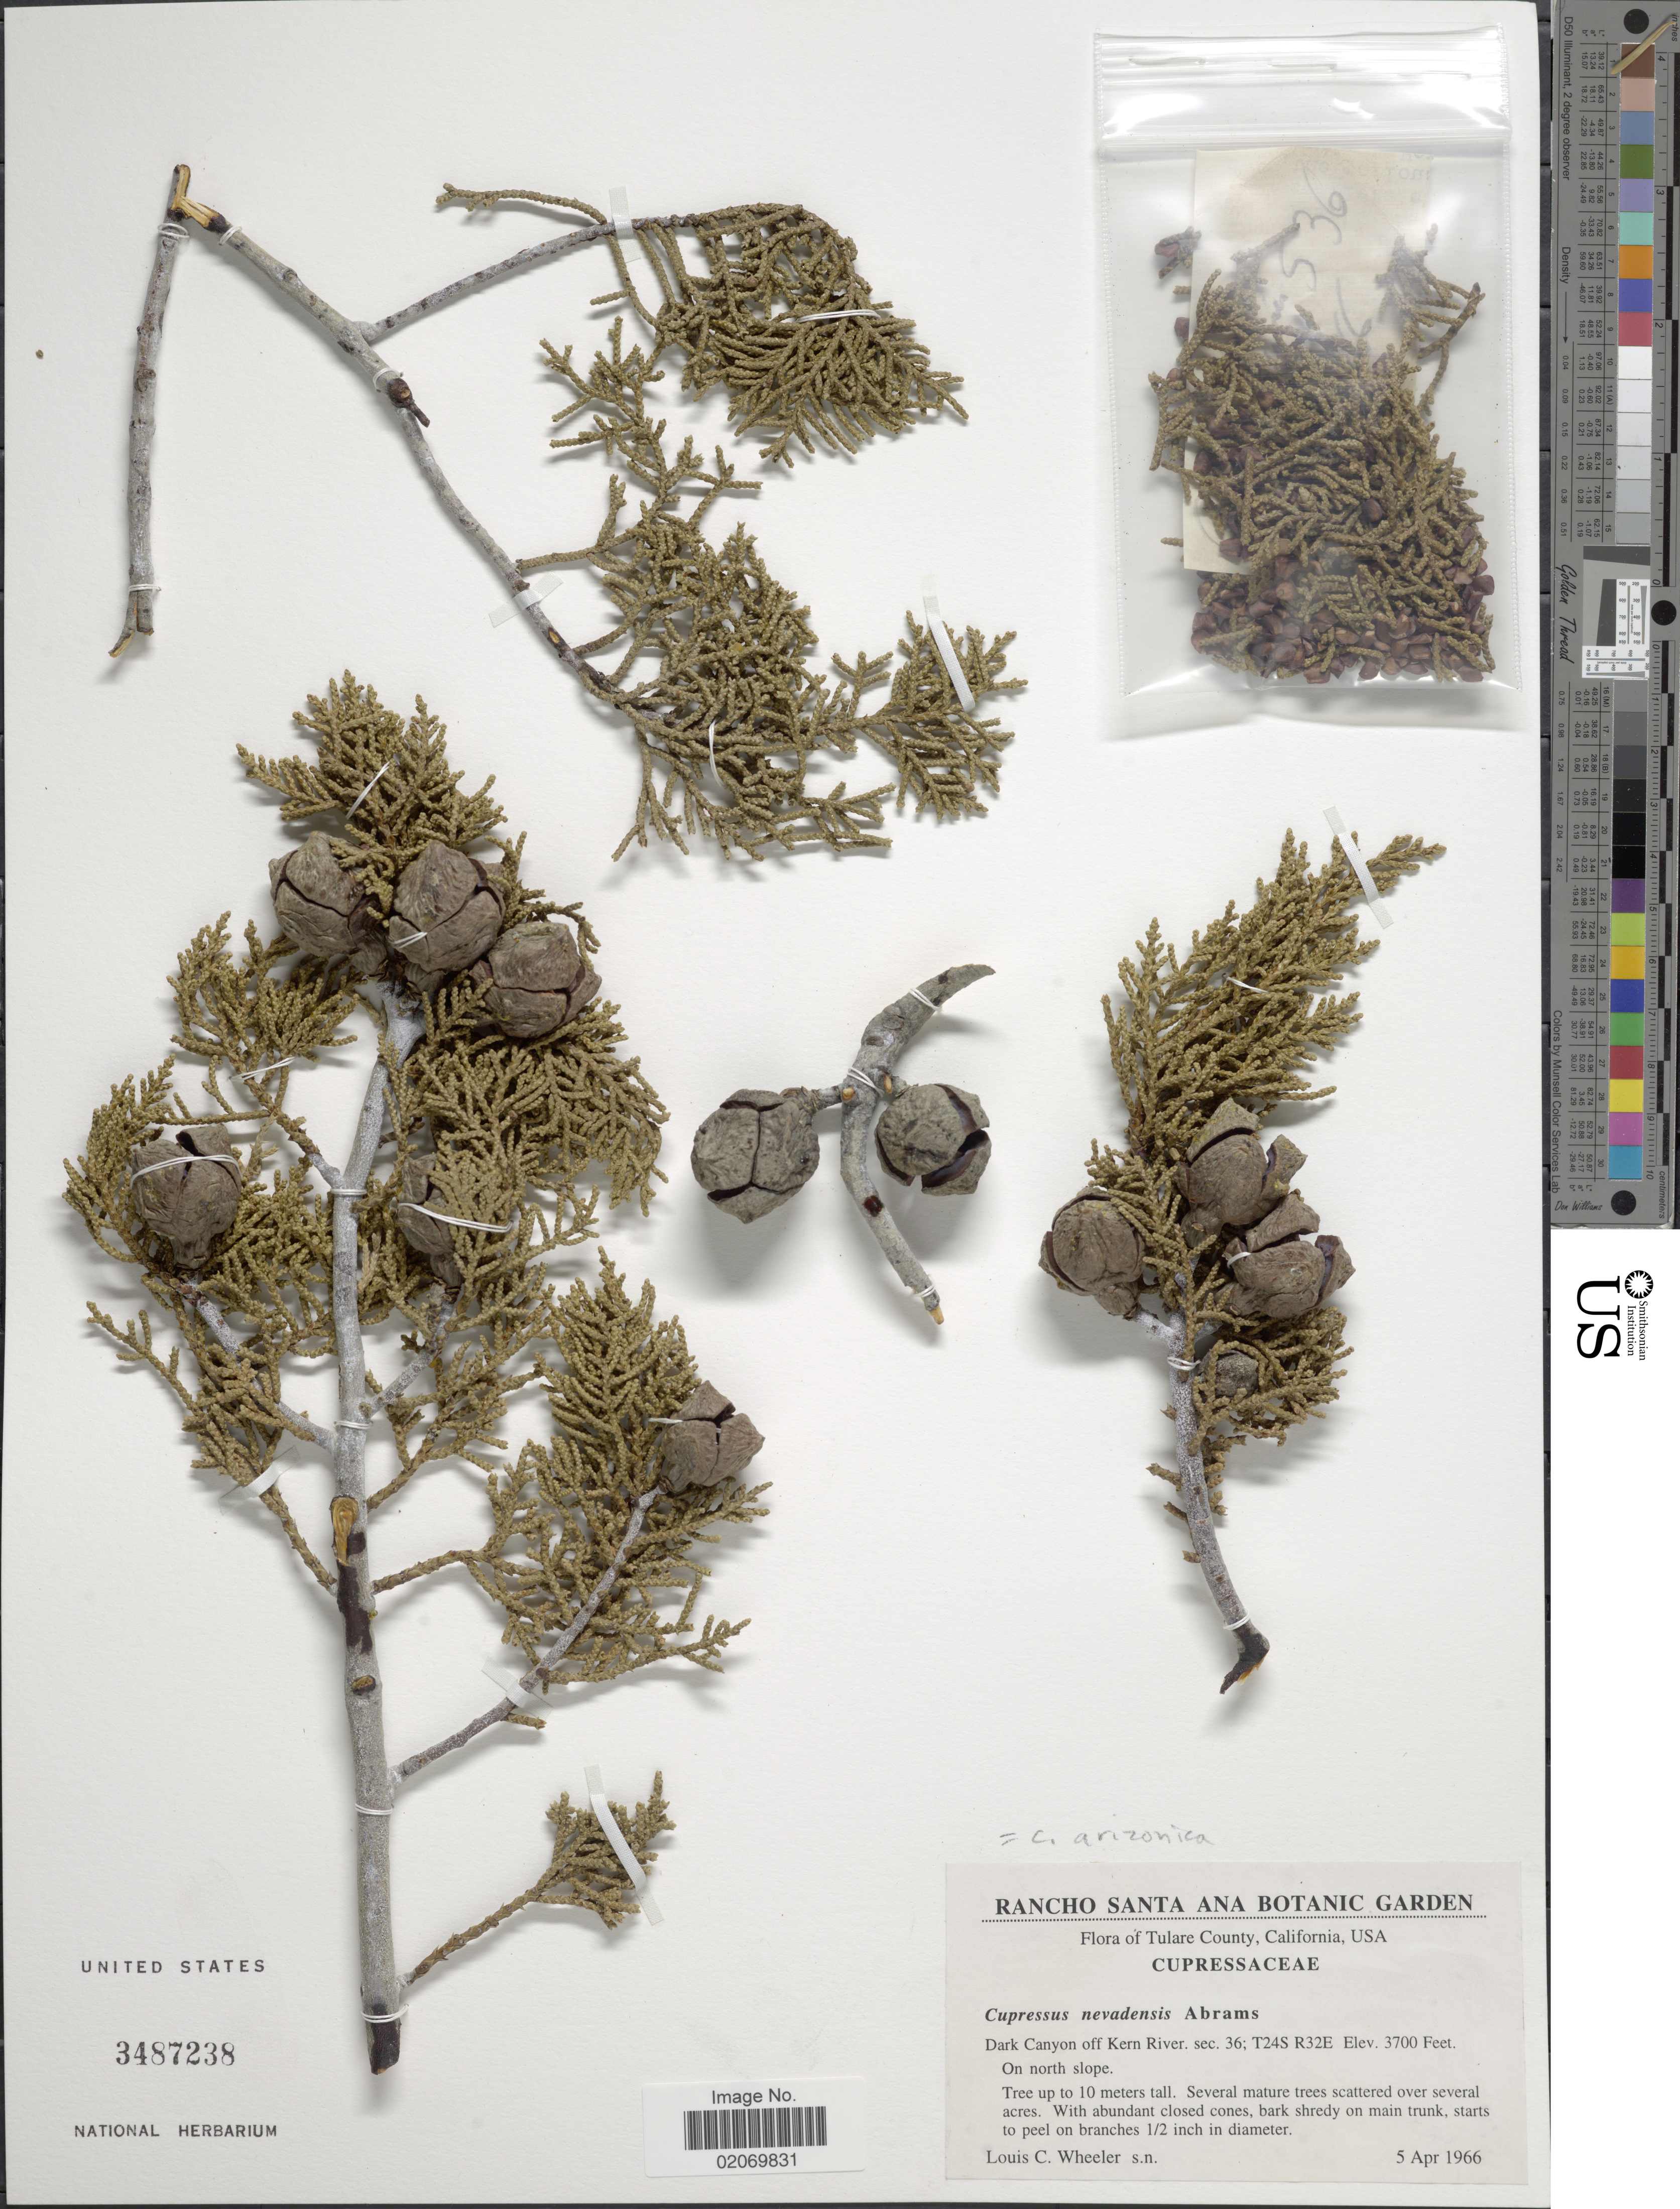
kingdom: Plantae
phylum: Tracheophyta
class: Pinopsida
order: Pinales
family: Cupressaceae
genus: Hesperocyparis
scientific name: Hesperocyparis nevadensis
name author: (Abrams) Bartel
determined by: (US) Smithsonian Institution - National Museum of Natural History - Department of Botany (UNITED STATES)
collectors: L. C. Wheeler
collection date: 1966-04-05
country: United States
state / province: California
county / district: Tulare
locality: Tulare County, Dark Canyon off Kern River. sec. 36; T24S R32E, On north slope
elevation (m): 1128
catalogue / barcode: US 3487238